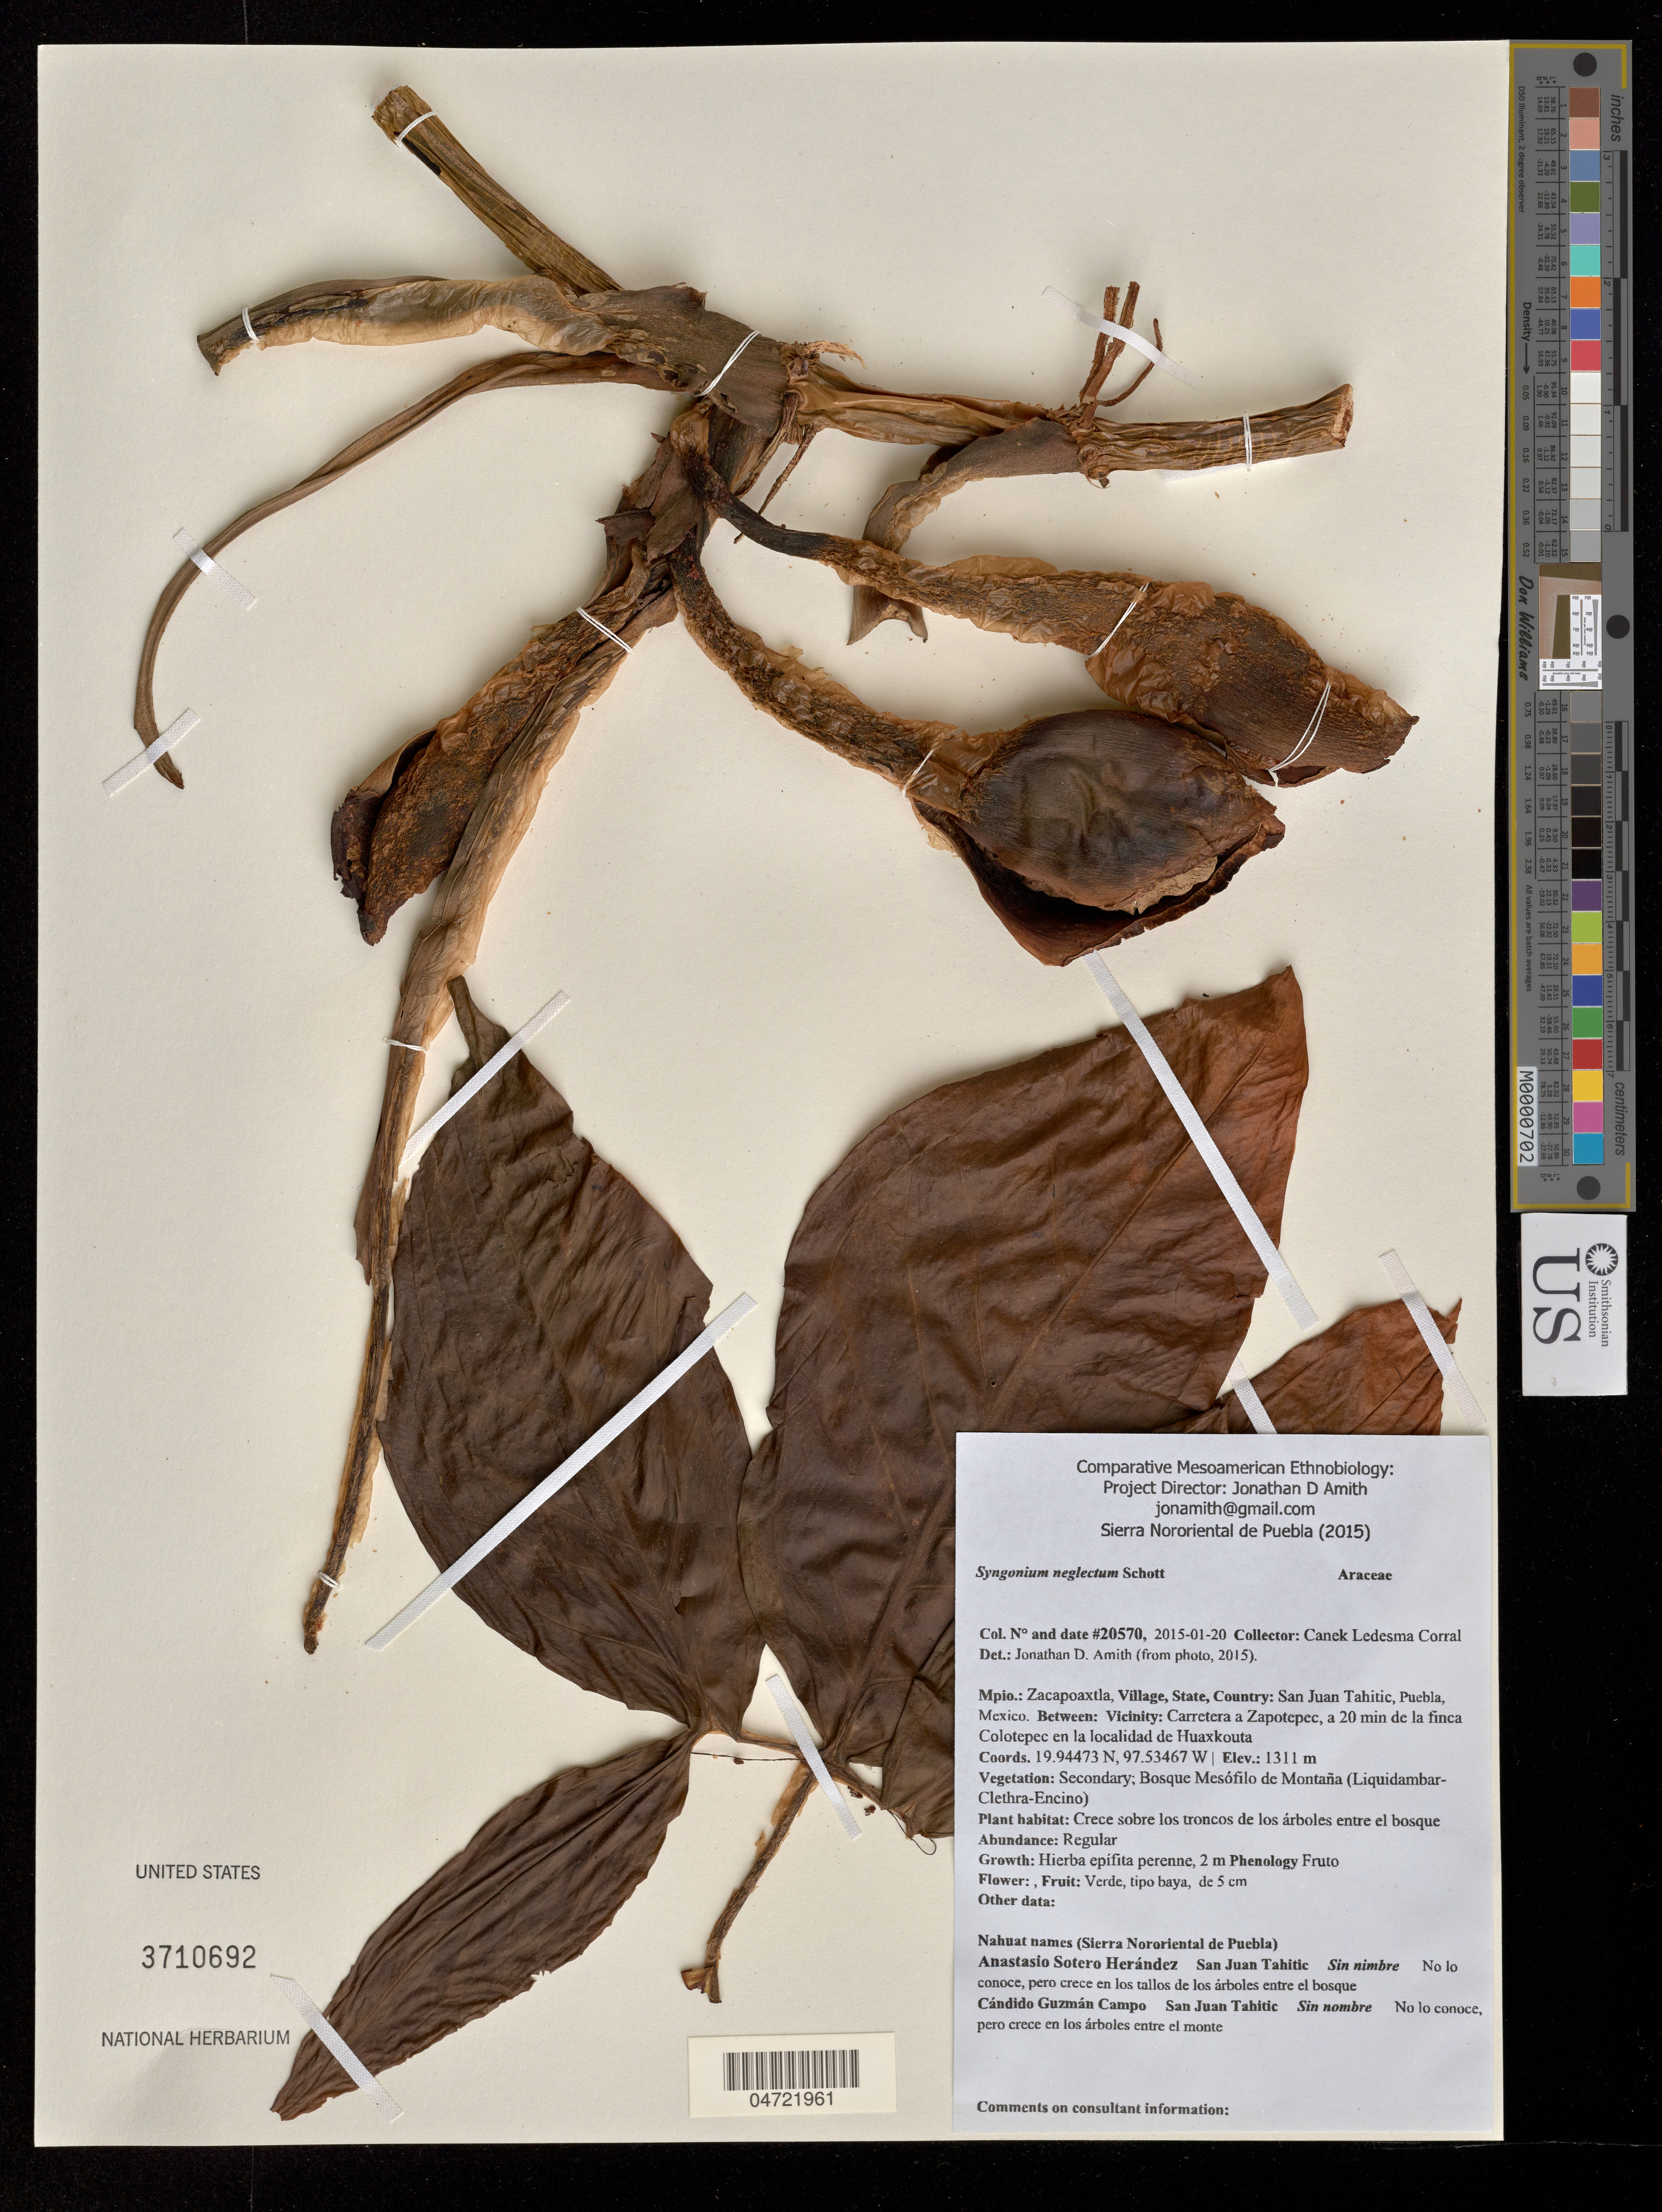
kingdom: Plantae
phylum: Tracheophyta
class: Liliopsida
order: Alismatales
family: Araceae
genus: Syngonium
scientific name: Syngonium neglectum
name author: Schott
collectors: Canek Ledesma C.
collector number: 20570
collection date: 2015-01-20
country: Mexico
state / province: Puebla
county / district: Zacapoaxtla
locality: San Juan Tahitic, carretera a Zapotepec, a 20 min de la finca Colotepec en la localidad de Huaxkouta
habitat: Crece sobre los troncos de los arboles entre el bosque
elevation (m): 1311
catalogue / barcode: US 3710692